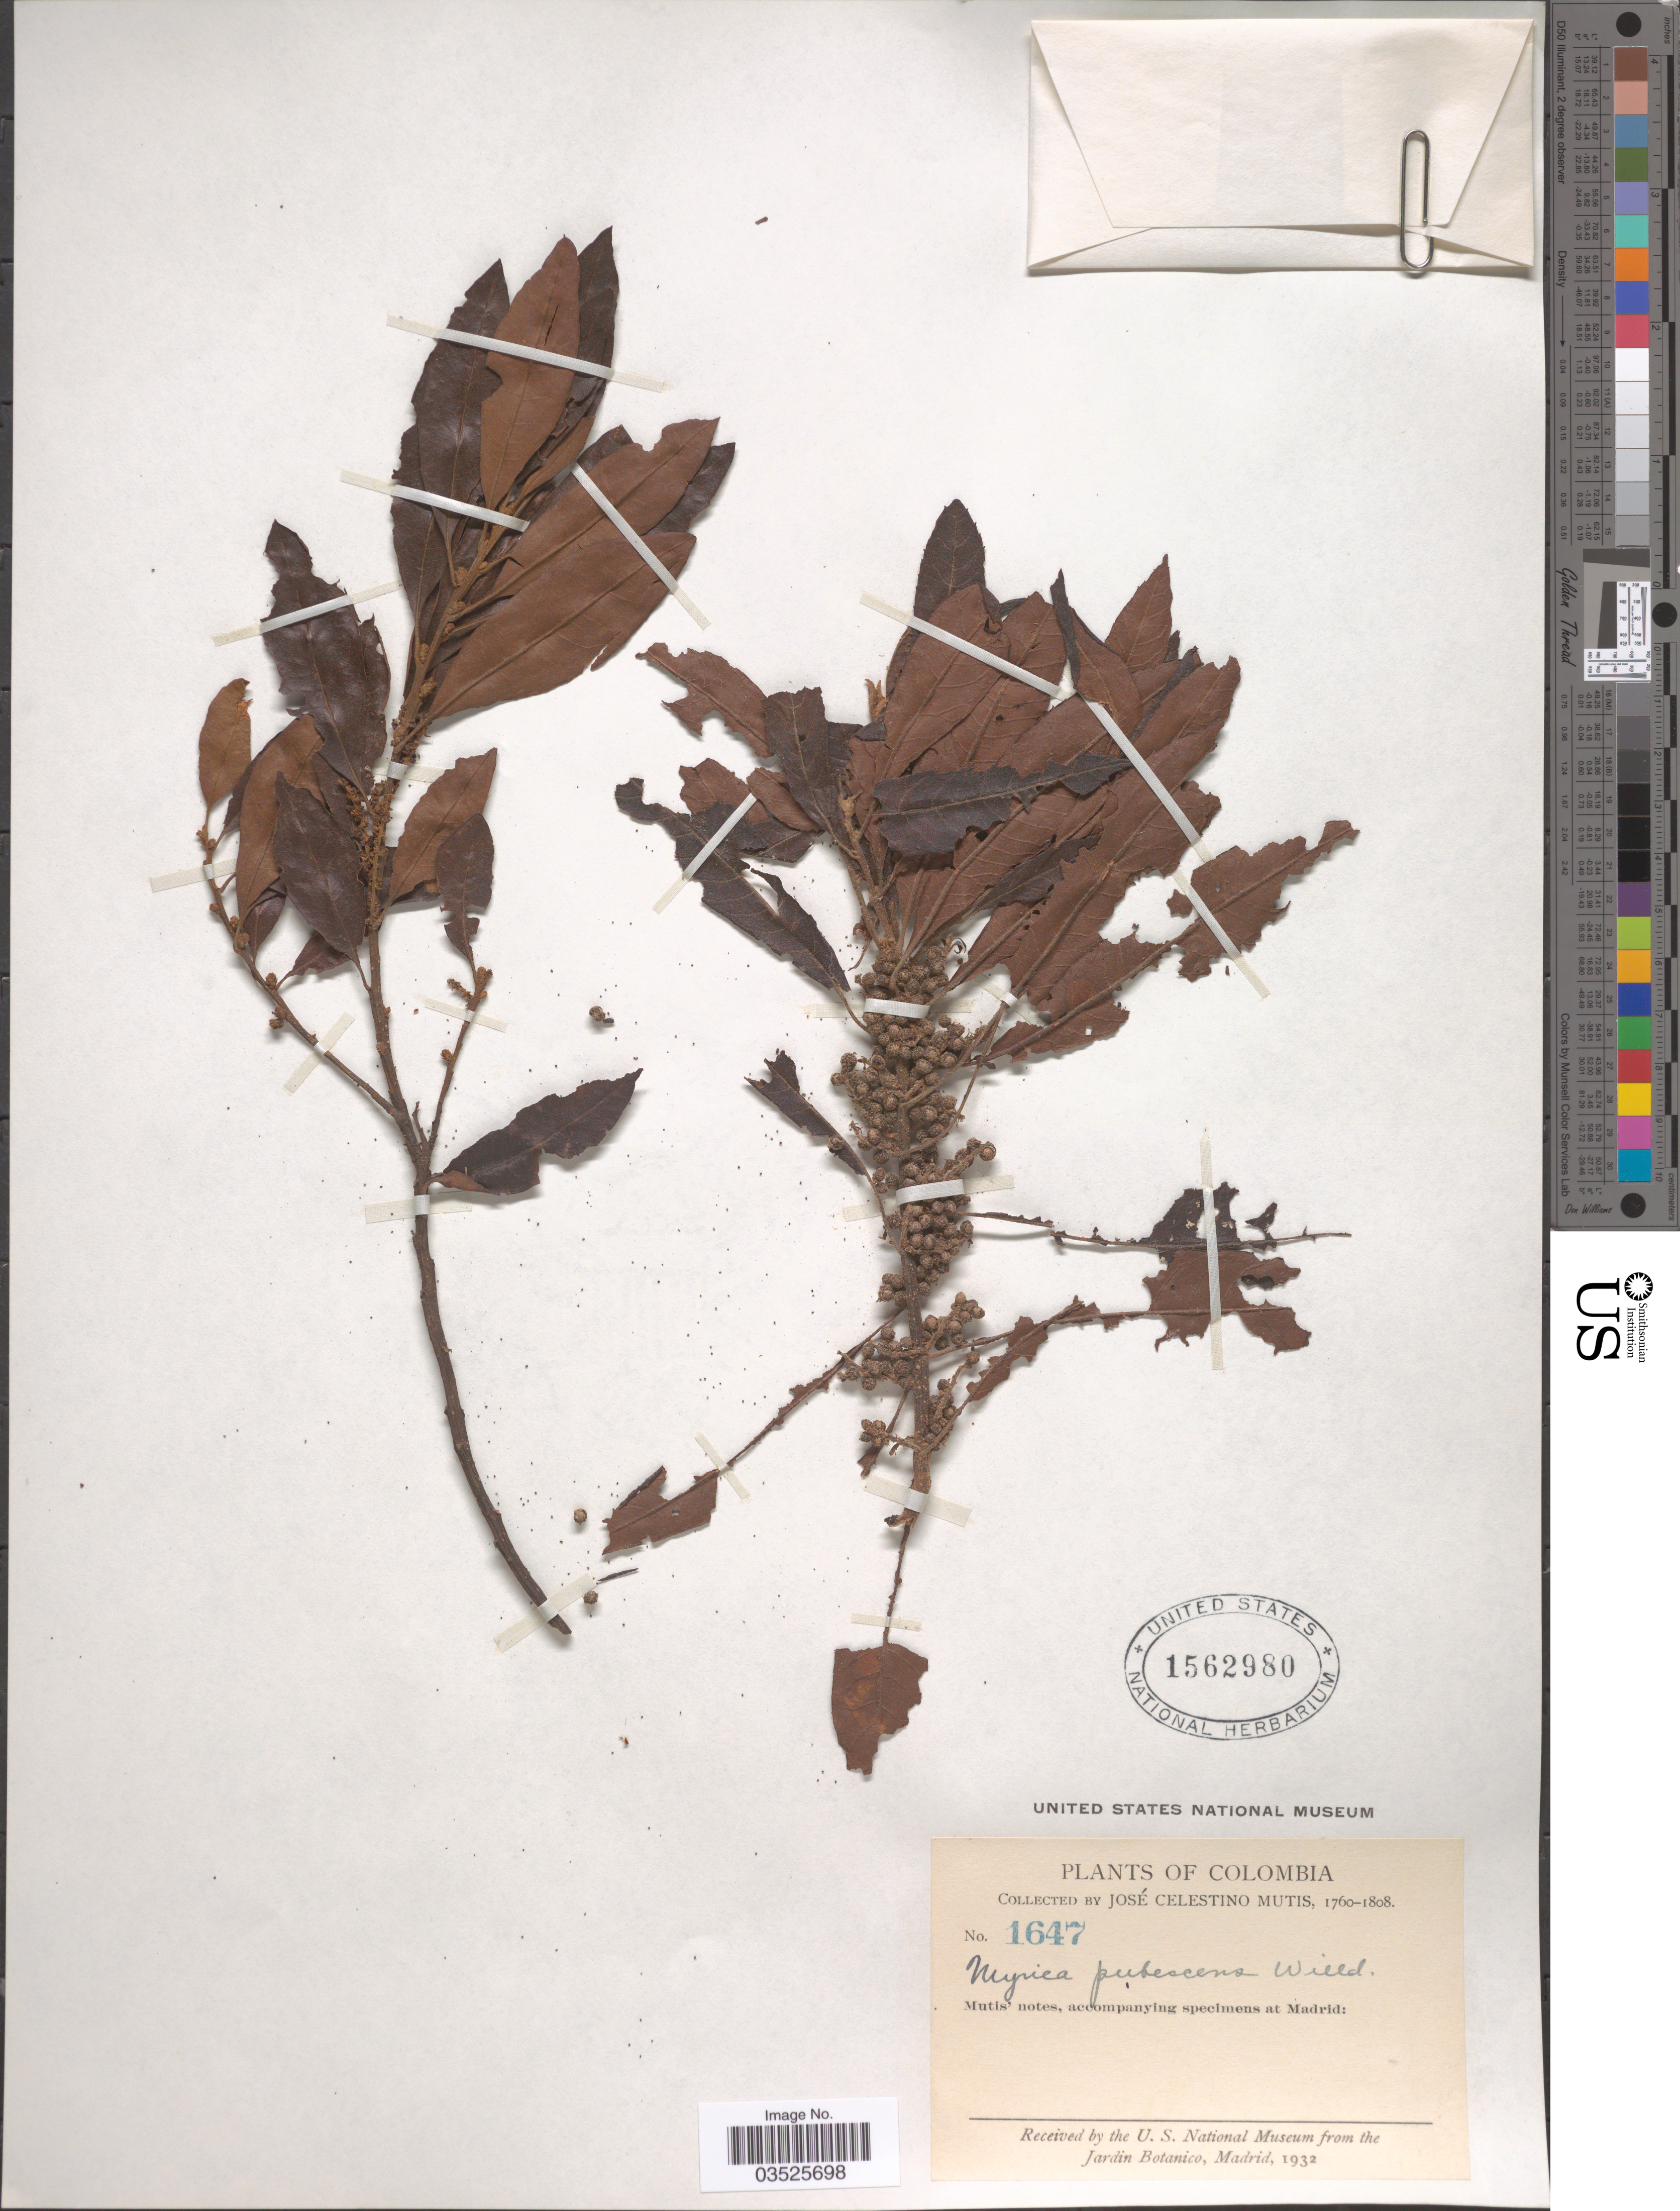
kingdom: Plantae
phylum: Tracheophyta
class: Magnoliopsida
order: Fagales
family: Myricaceae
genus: Myrica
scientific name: Myrica pubescens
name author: Humb. & Bonpl. ex Willd.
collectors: J. C. B. Mutis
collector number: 1647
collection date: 1760/1808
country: Colombia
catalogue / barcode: US 1562980